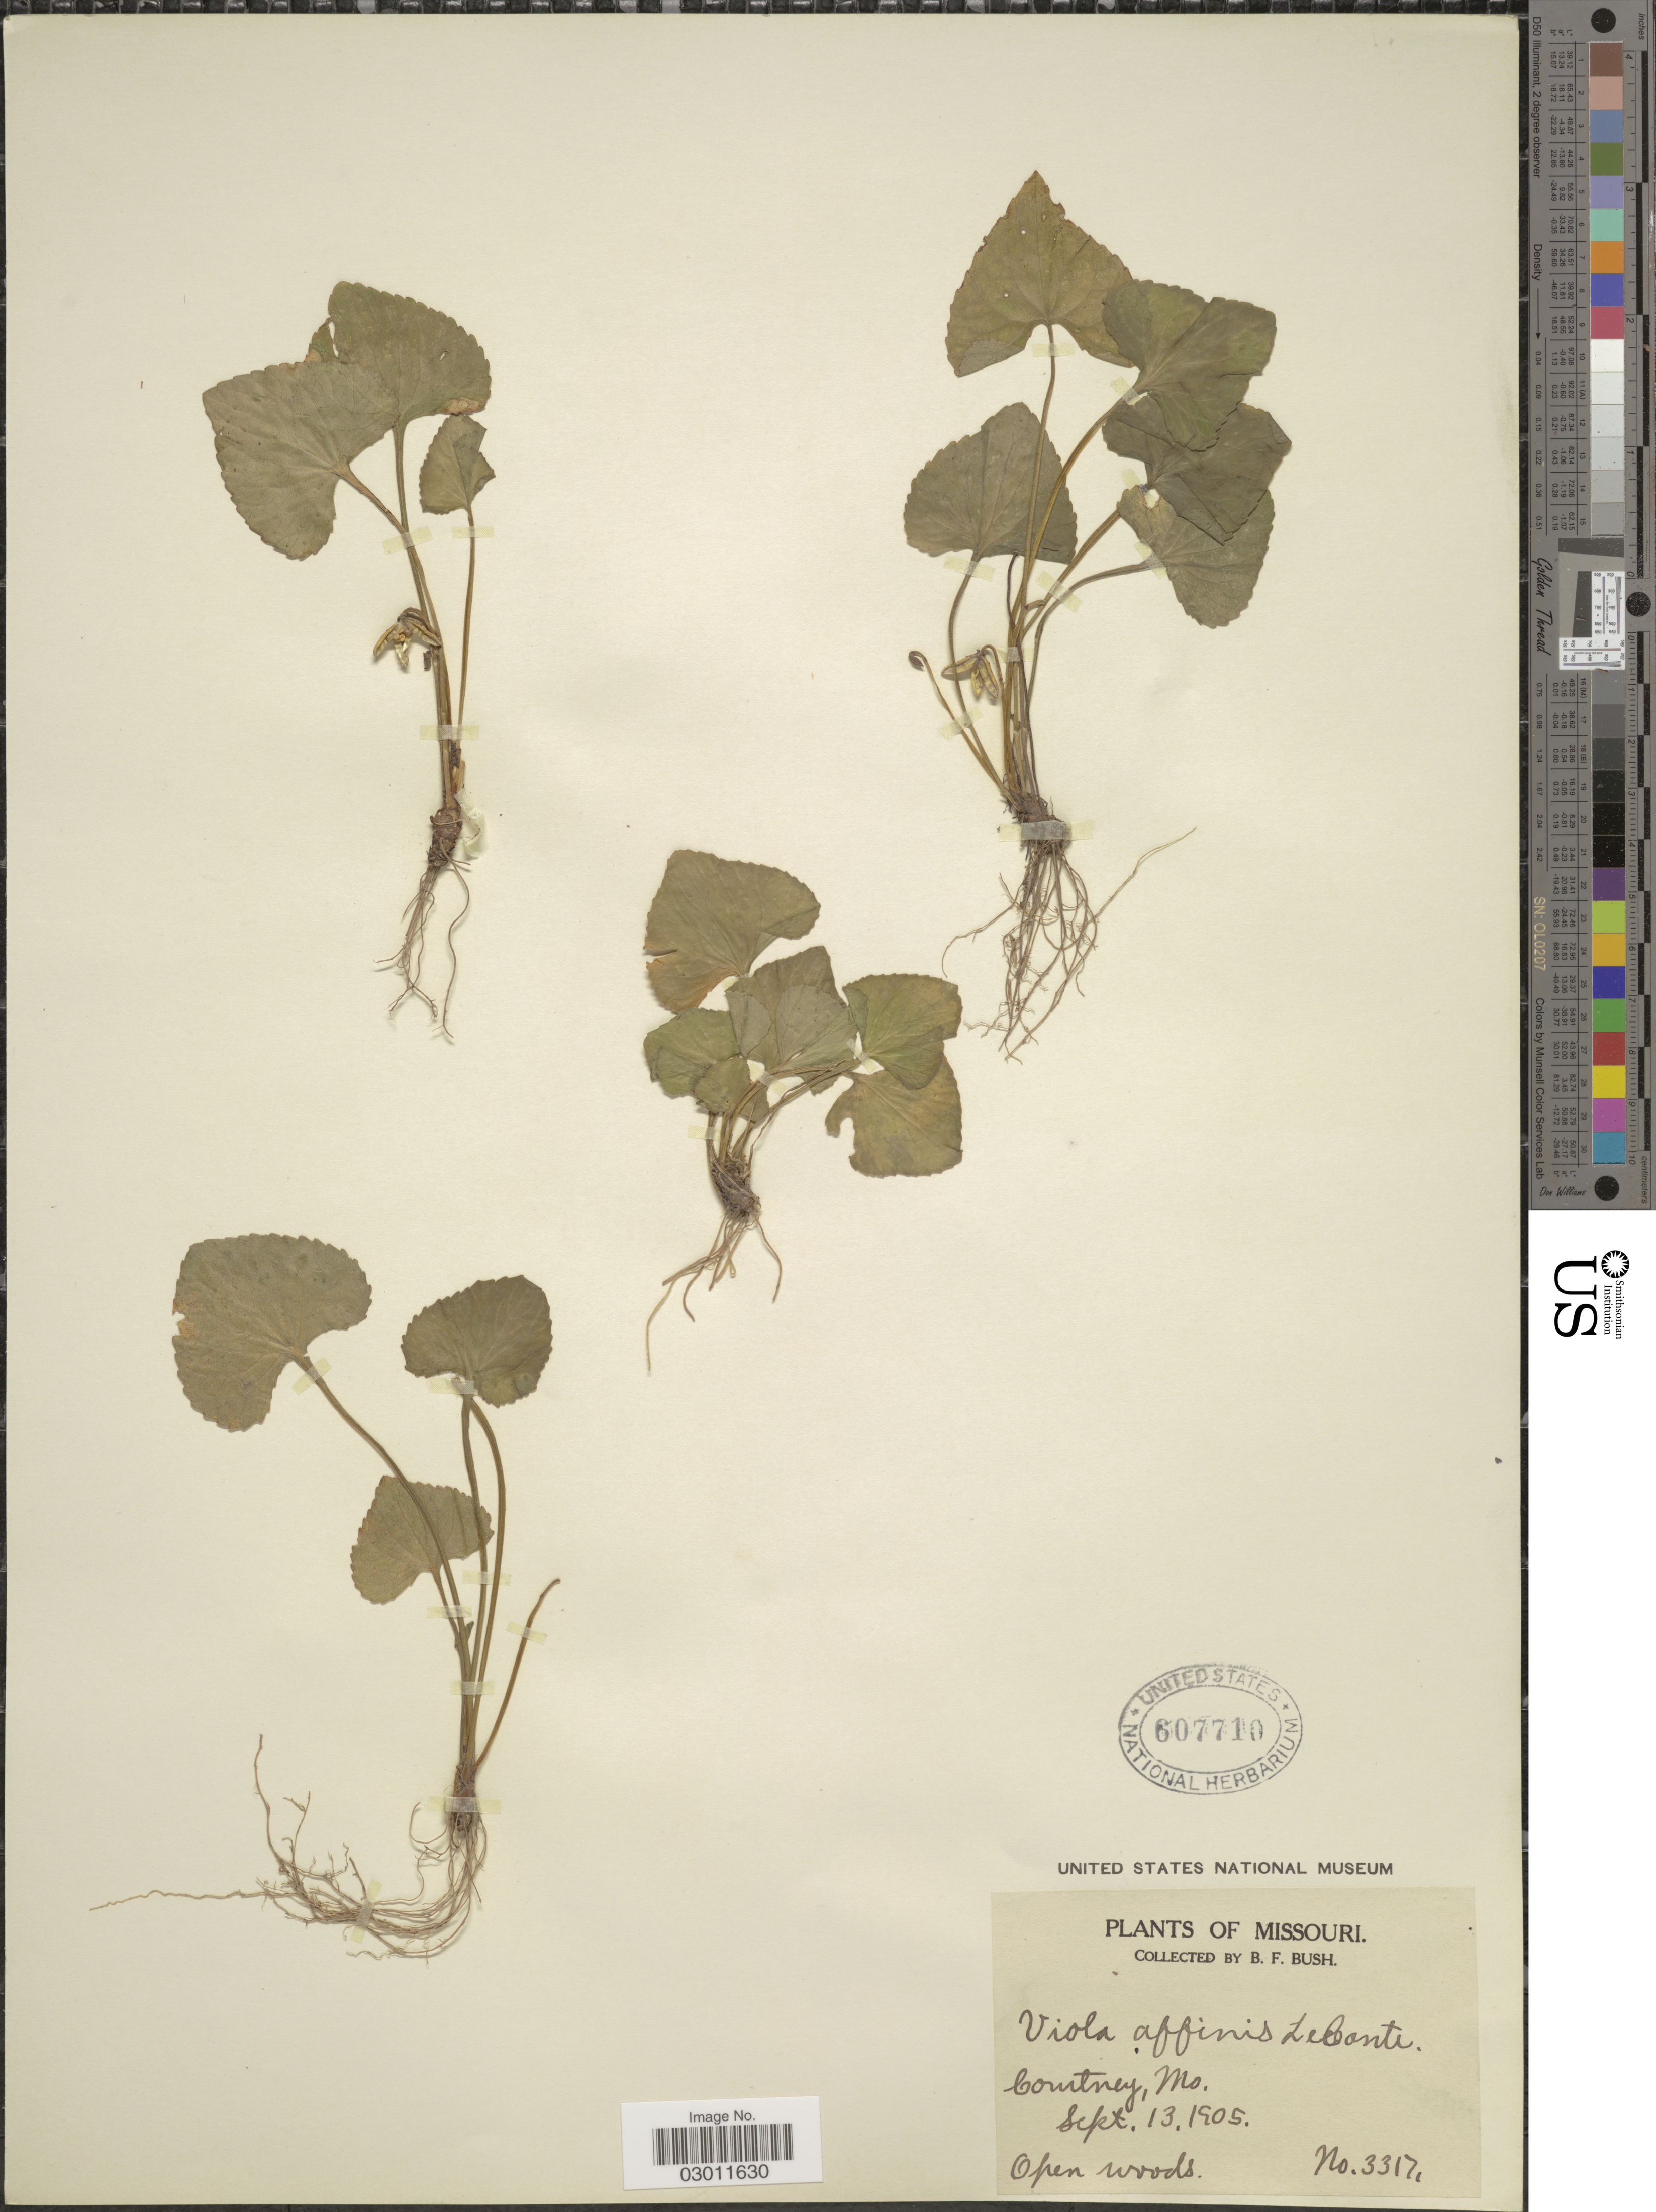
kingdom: Plantae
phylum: Tracheophyta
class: Magnoliopsida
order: Malpighiales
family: Violaceae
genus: Viola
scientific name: Viola affinis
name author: LeConte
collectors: B. F. Bush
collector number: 3317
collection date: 1905-09-13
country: United States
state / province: Missouri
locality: Courtney.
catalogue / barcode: US 607710